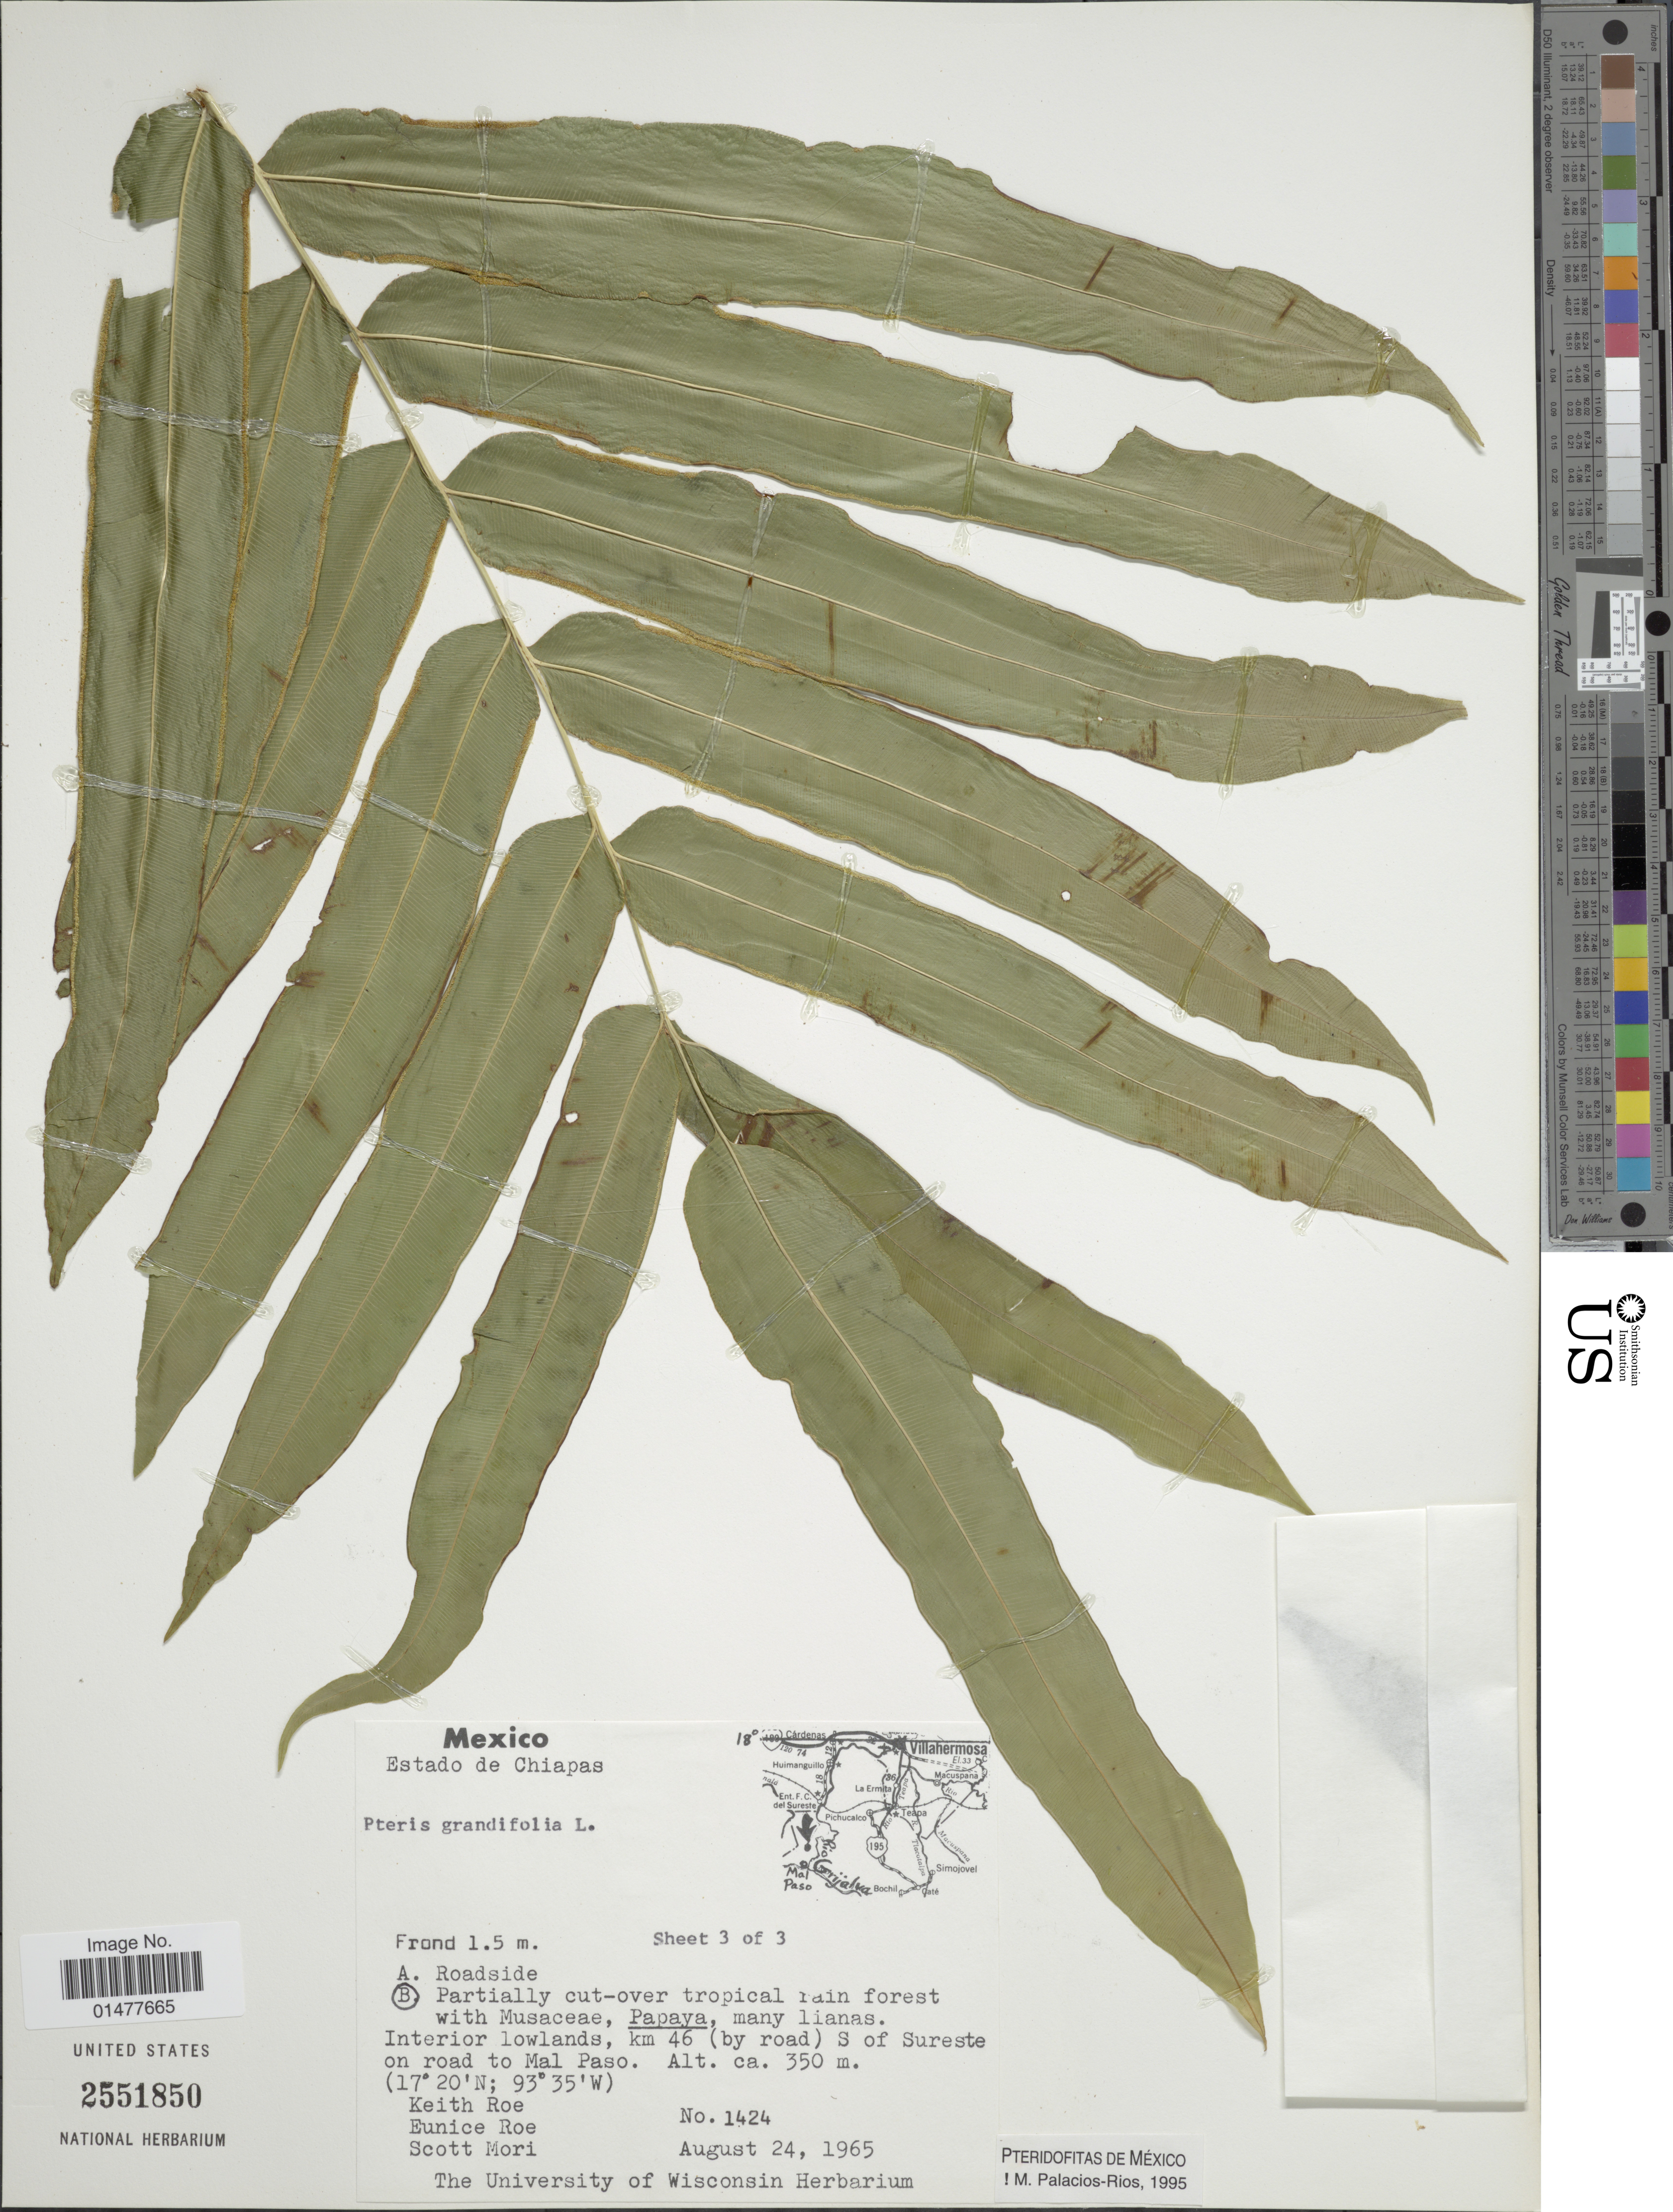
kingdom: Plantae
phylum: Tracheophyta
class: Polypodiopsida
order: Polypodiales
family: Pteridaceae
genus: Pteris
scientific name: Pteris grandifolia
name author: L.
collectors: K. E. Roe, E. Roe & S. Mori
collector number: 1424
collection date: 1965-08-24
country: Mexico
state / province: Chiapas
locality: Roadside, interior lowlands, km 46 (by road) S of Sureste on road to Mal Paso.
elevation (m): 350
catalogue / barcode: US 2551850